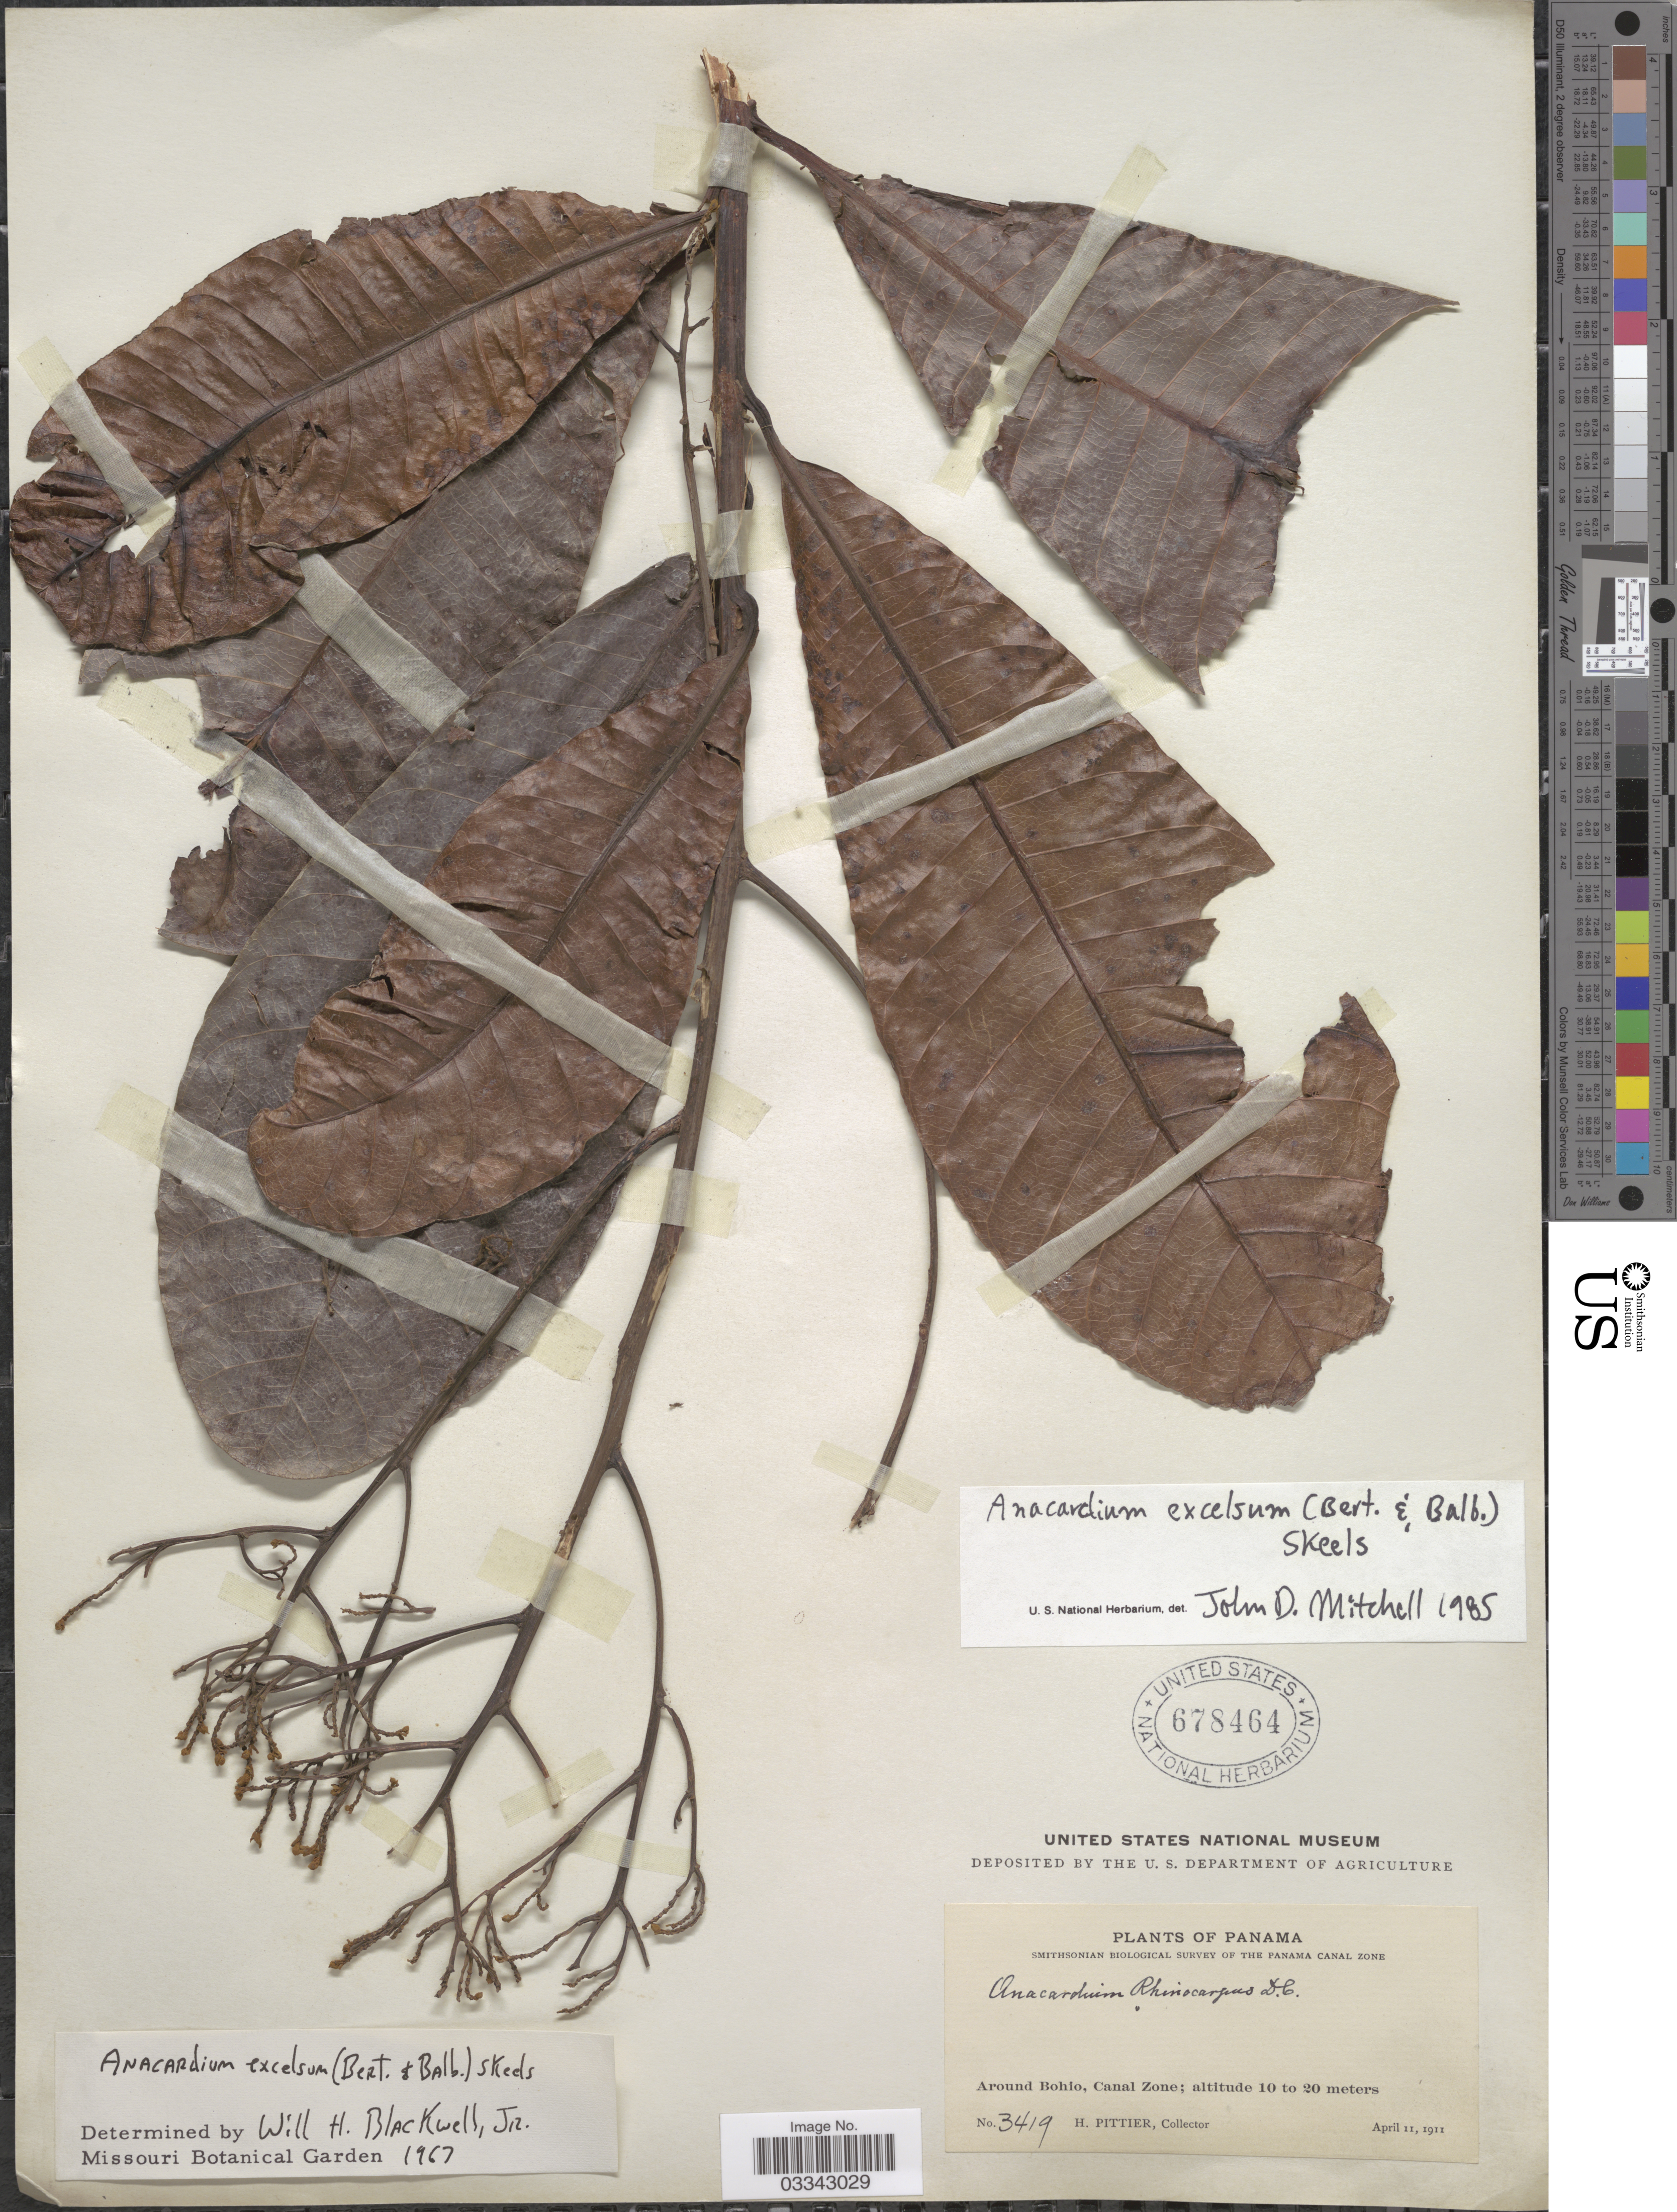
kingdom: Plantae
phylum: Tracheophyta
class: Magnoliopsida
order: Sapindales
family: Anacardiaceae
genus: Anacardium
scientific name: Anacardium excelsum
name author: (Kunth) Skeels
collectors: H. F. Pittier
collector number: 3419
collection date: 1911-04-11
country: Panama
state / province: Colón / Panamá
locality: Around Bohio, Canal Zone.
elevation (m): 10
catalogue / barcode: US 678464